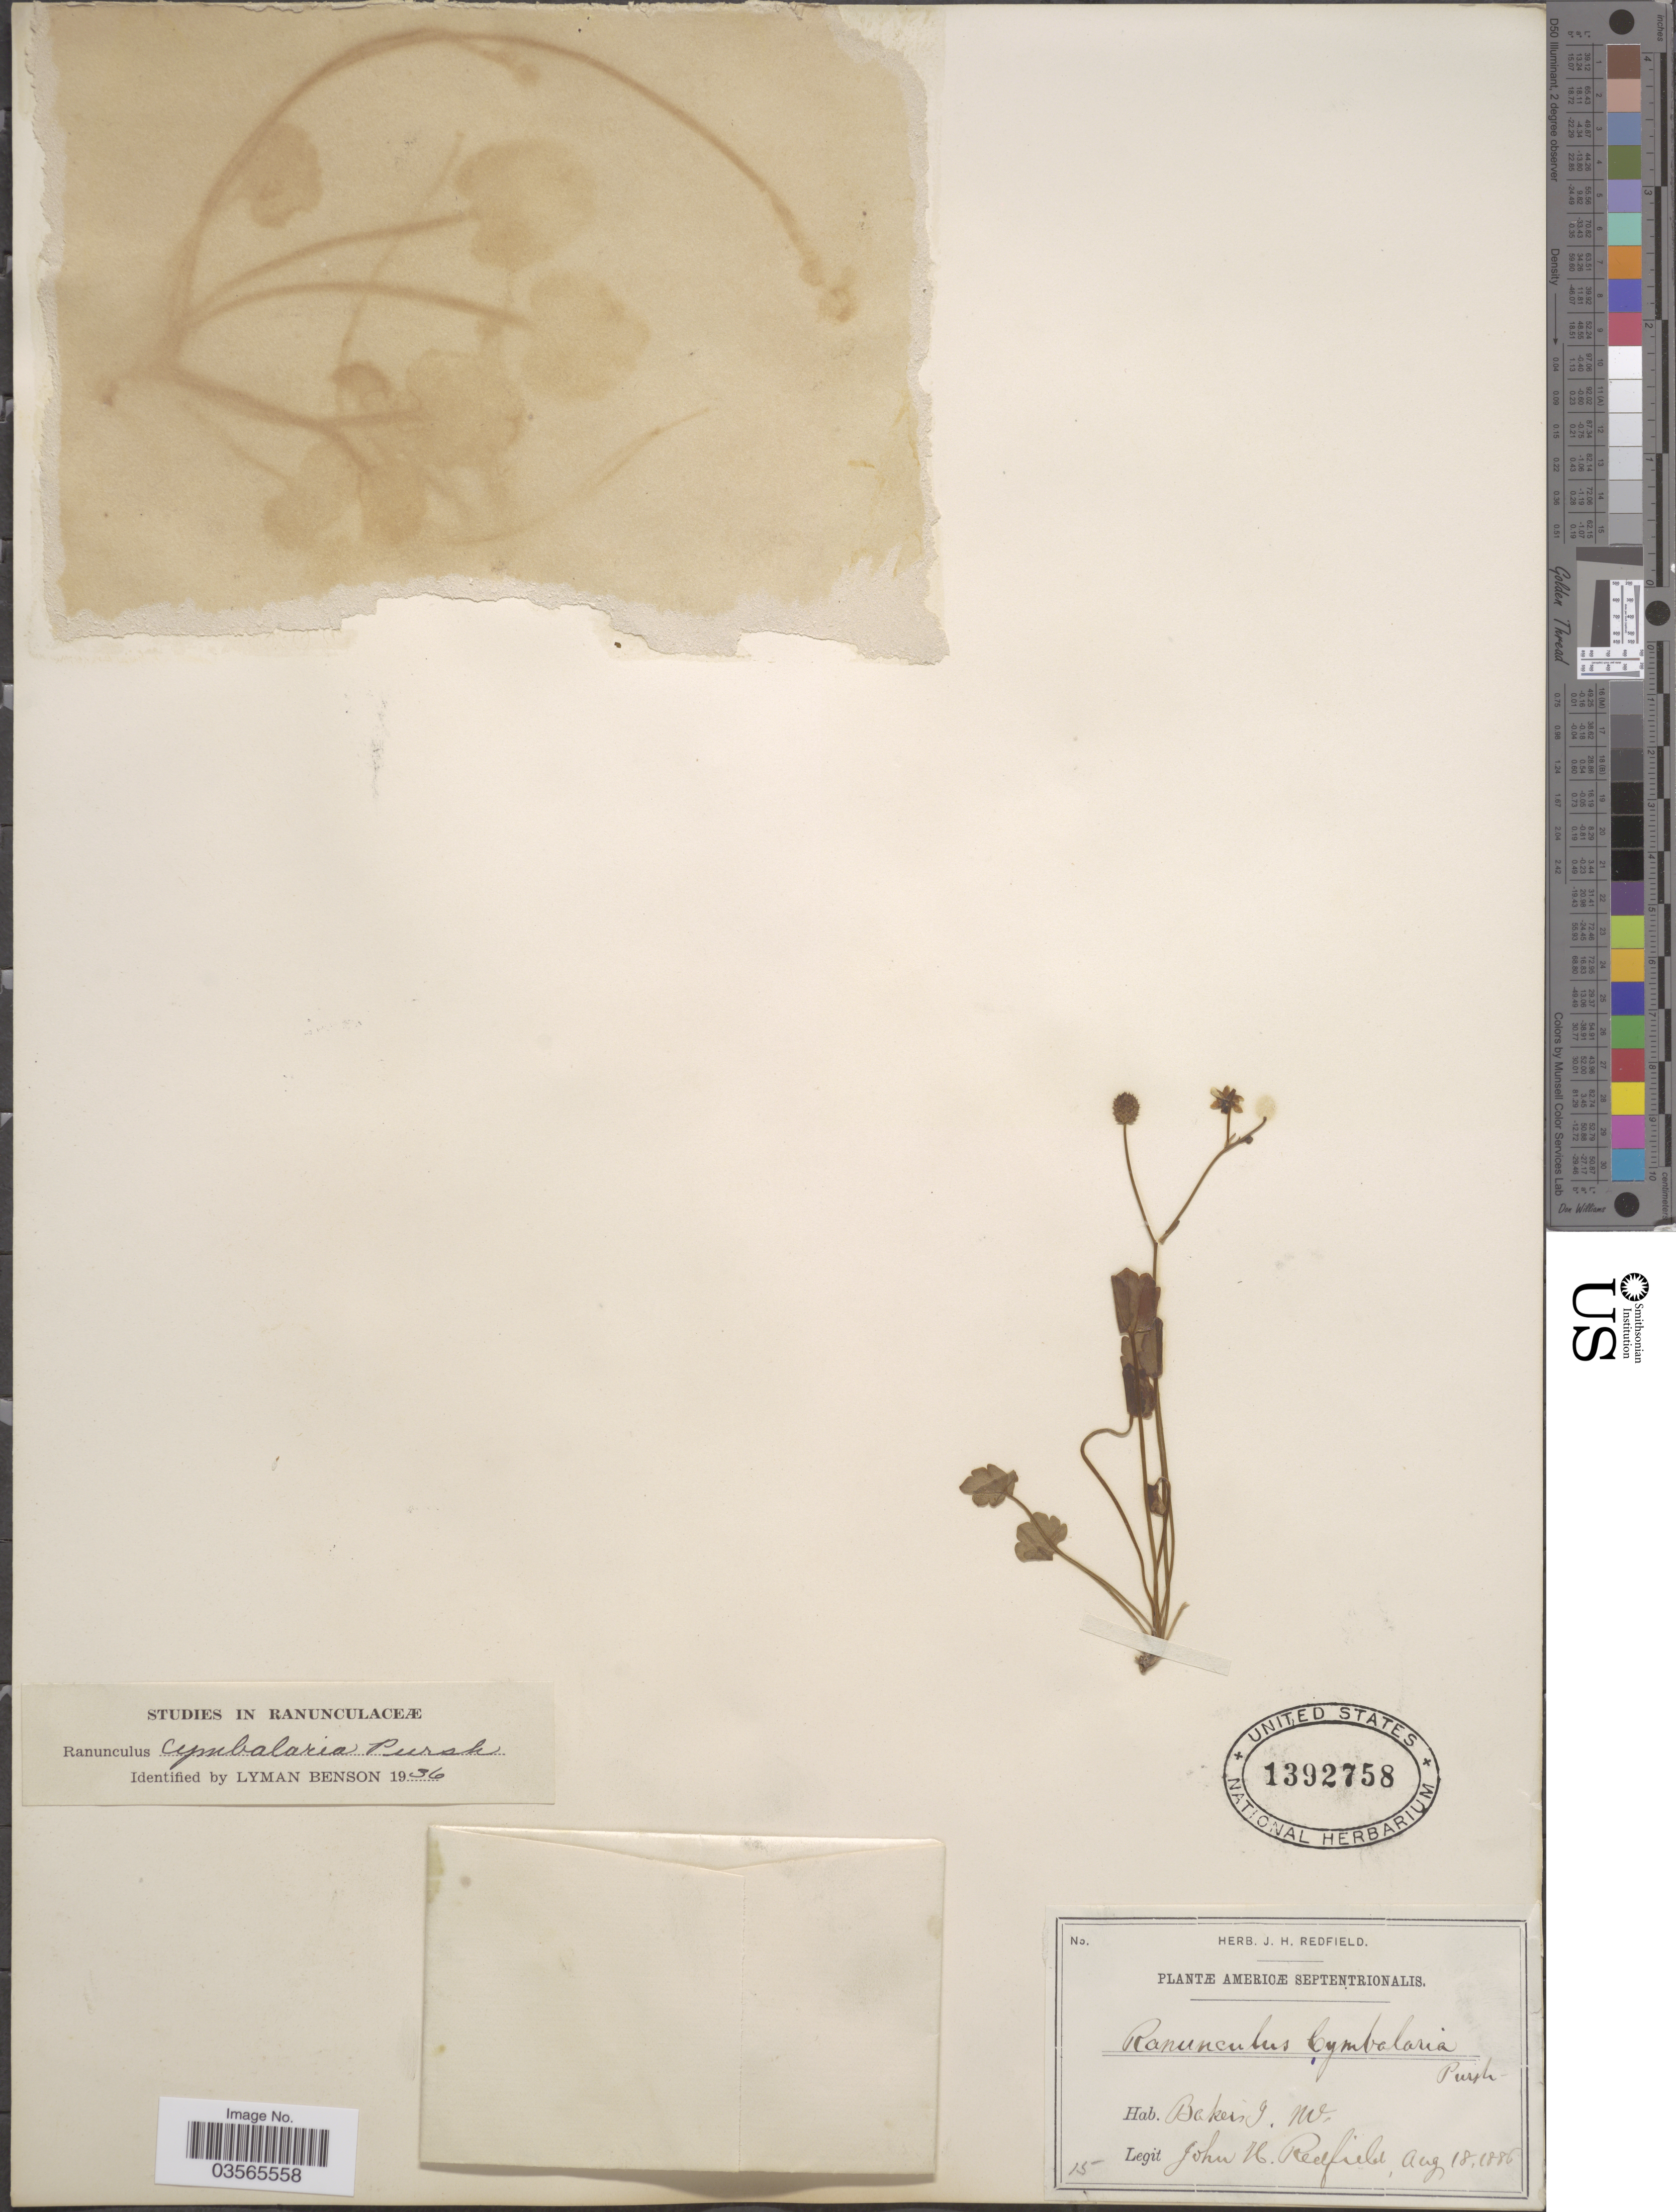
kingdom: Plantae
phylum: Tracheophyta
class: Magnoliopsida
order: Ranunculales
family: Ranunculaceae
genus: Halerpestes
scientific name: Halerpestes cymbalaria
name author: (Pursh) Greene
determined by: Strong, M. T., (US), Smithsonian Institution - National Museum of Natural History (UNITED STATES)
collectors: J. Redfield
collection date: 1886-08-18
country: United States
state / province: Maine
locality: Americæ Septentrionalis. Bakers I.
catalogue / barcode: US 1392758